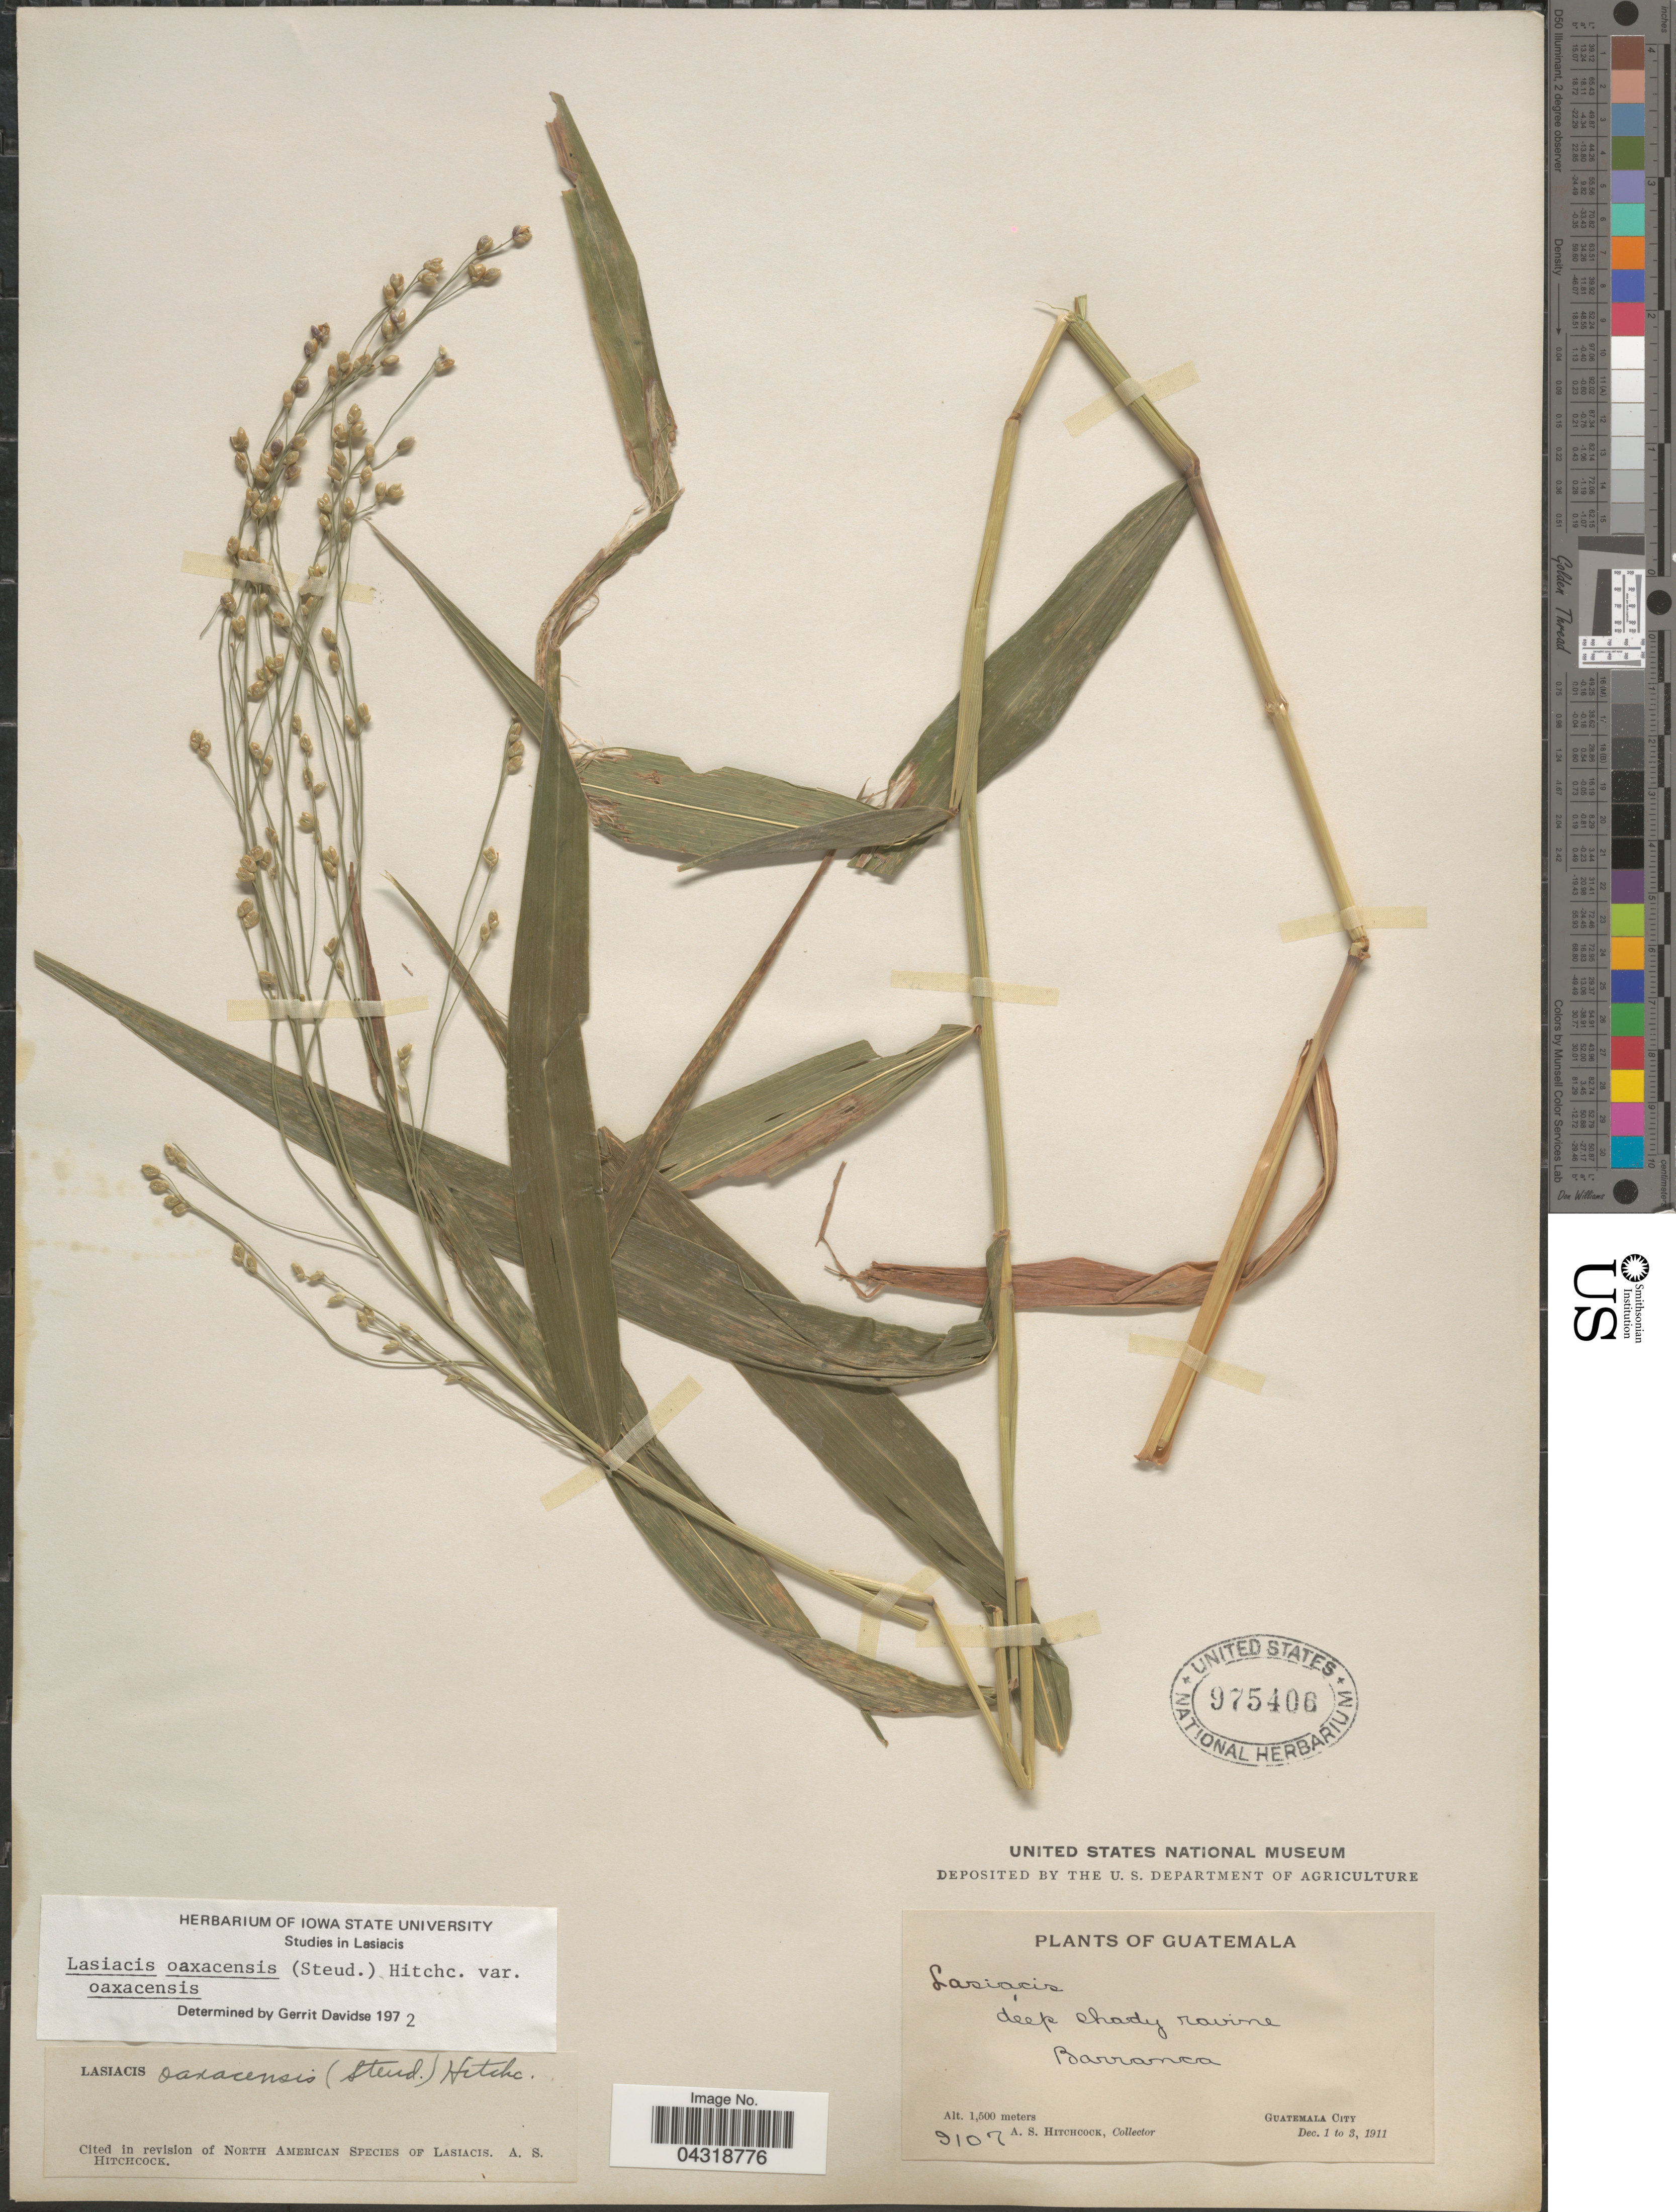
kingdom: Plantae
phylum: Tracheophyta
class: Liliopsida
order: Poales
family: Poaceae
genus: Lasiacis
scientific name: Lasiacis oaxacensis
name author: (Steud.) Hitchc.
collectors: A. S. Hitchcock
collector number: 9107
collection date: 1911-12-01/1911-12-03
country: Guatemala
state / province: Guatemala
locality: Deep shady ravine. Barranca. Guatemala City.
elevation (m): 1500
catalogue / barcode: US 975406